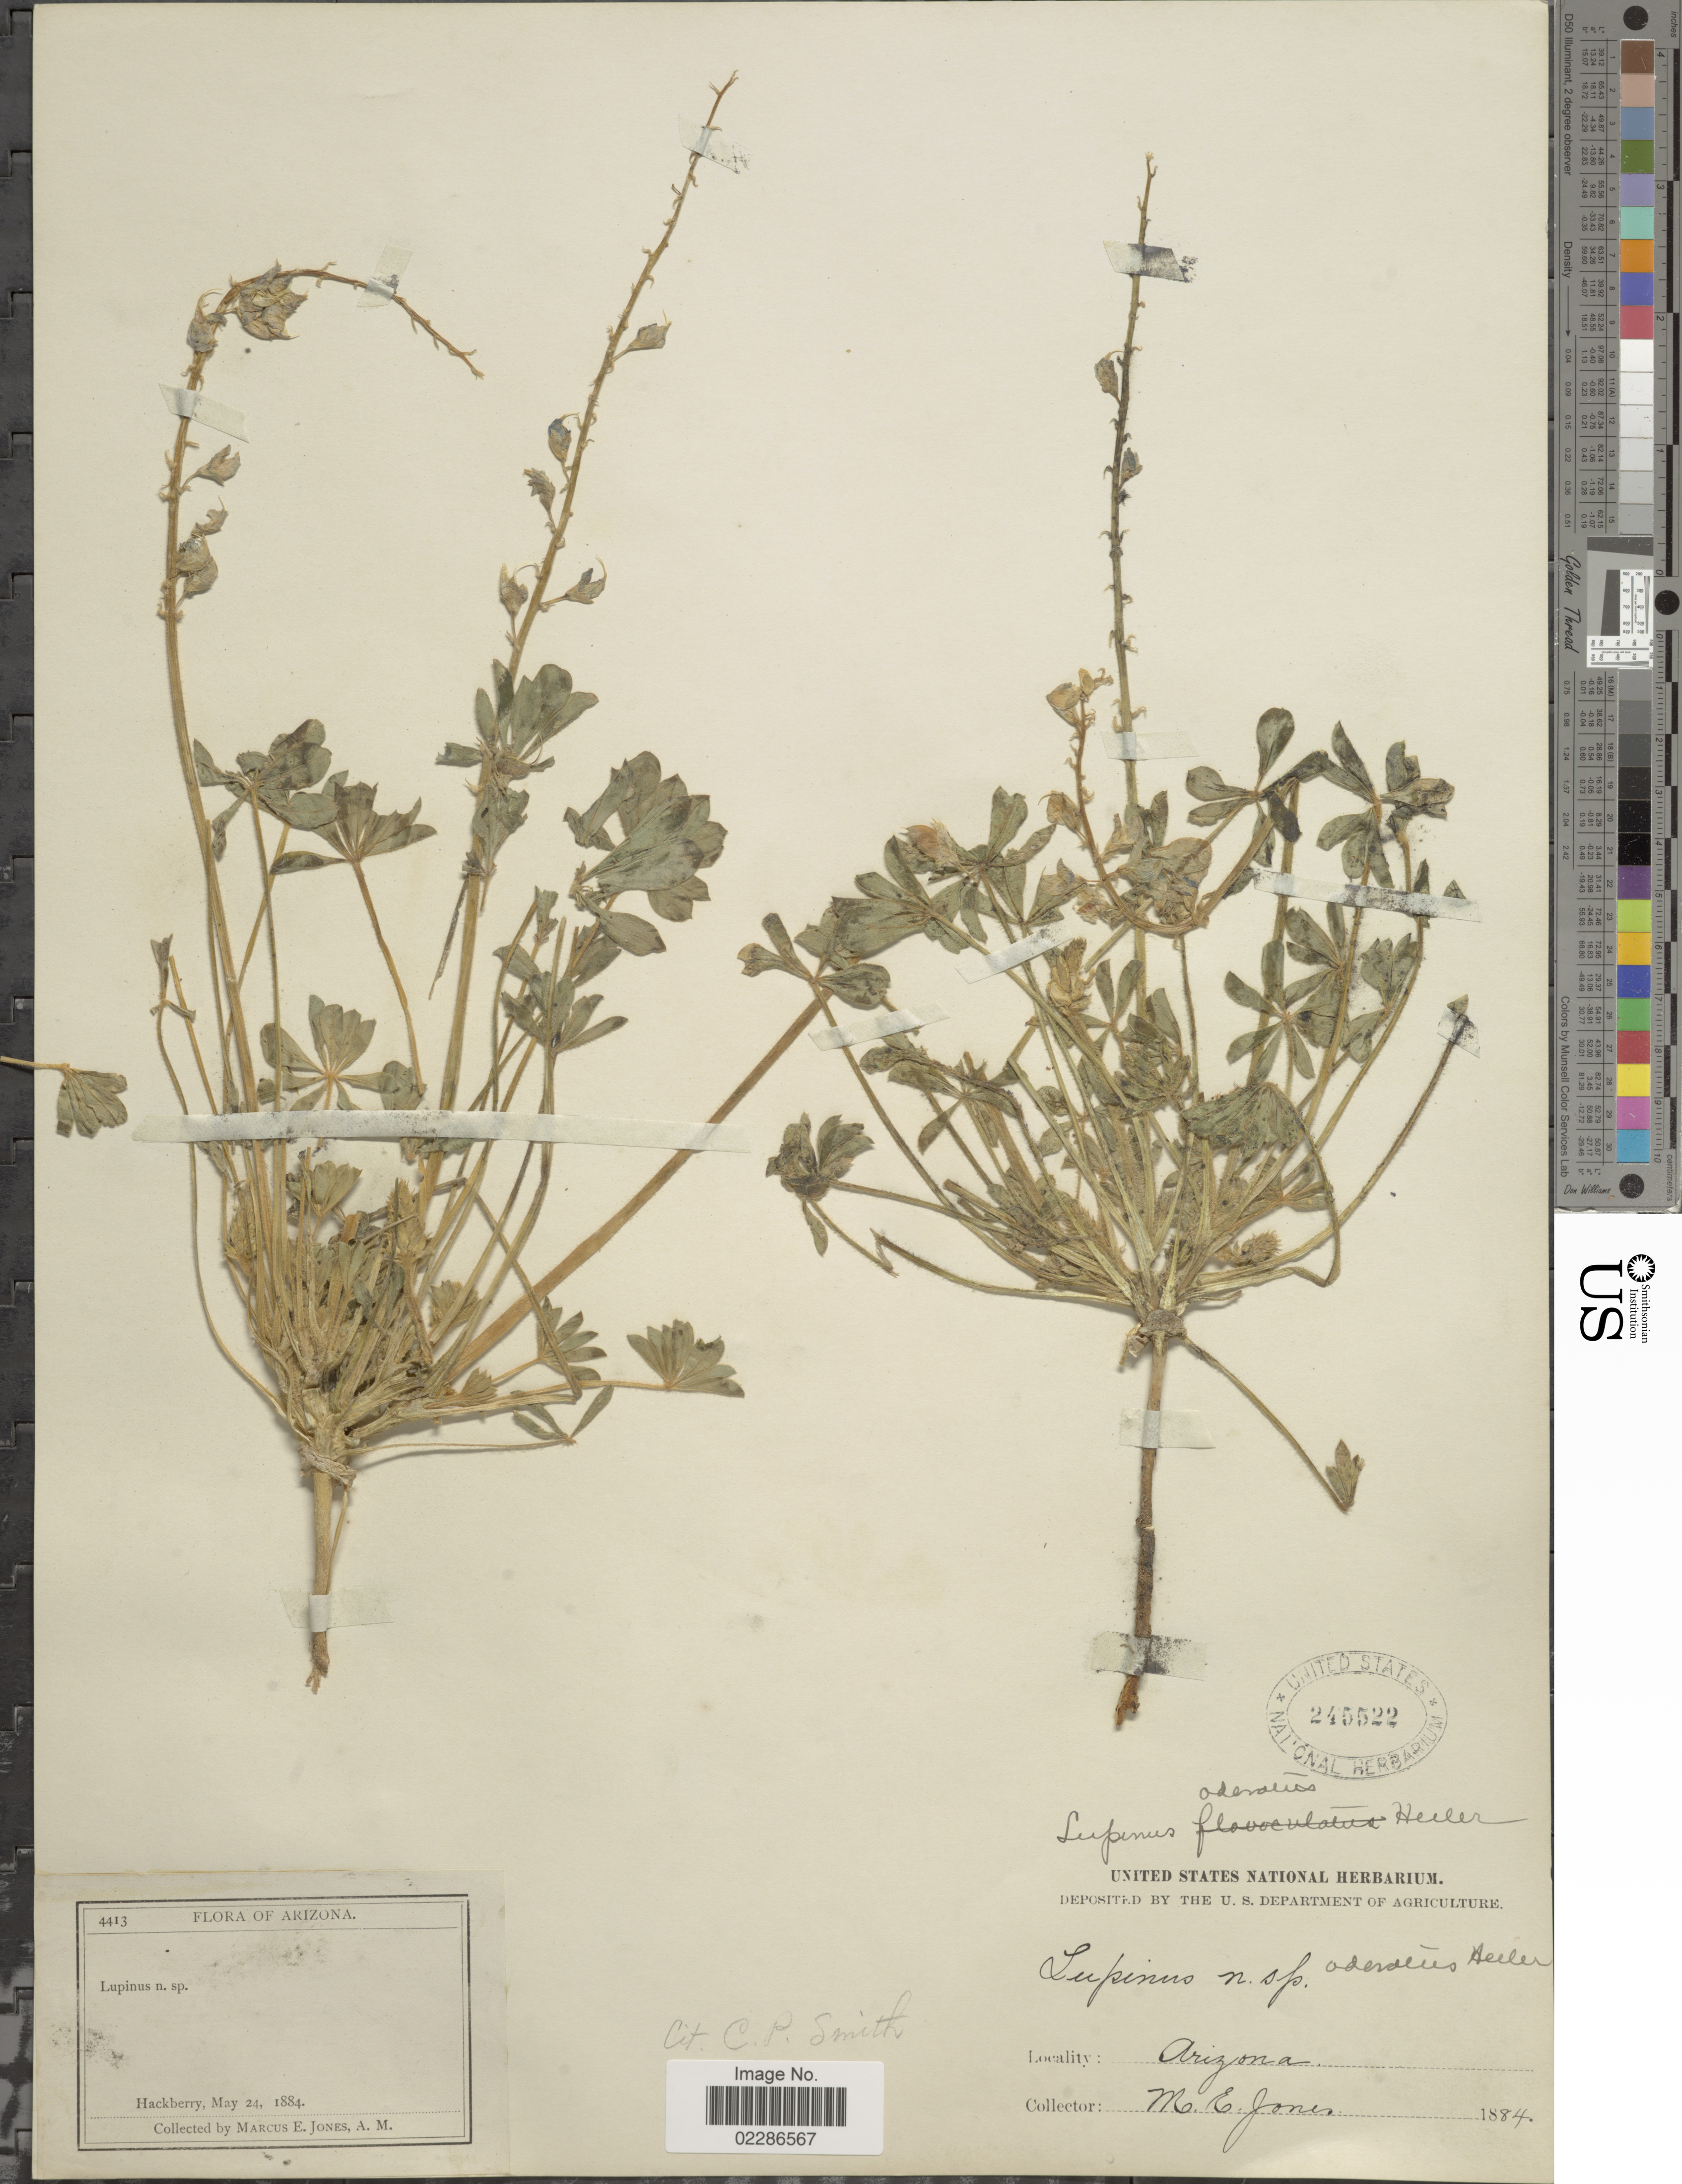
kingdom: Plantae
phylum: Tracheophyta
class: Magnoliopsida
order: Fabales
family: Fabaceae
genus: Lupinus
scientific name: Lupinus odoratus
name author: A. Heller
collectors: M. E. Jones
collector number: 4413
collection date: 1884-05-24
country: United States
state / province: Arizona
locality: Hackberry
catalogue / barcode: US 245522